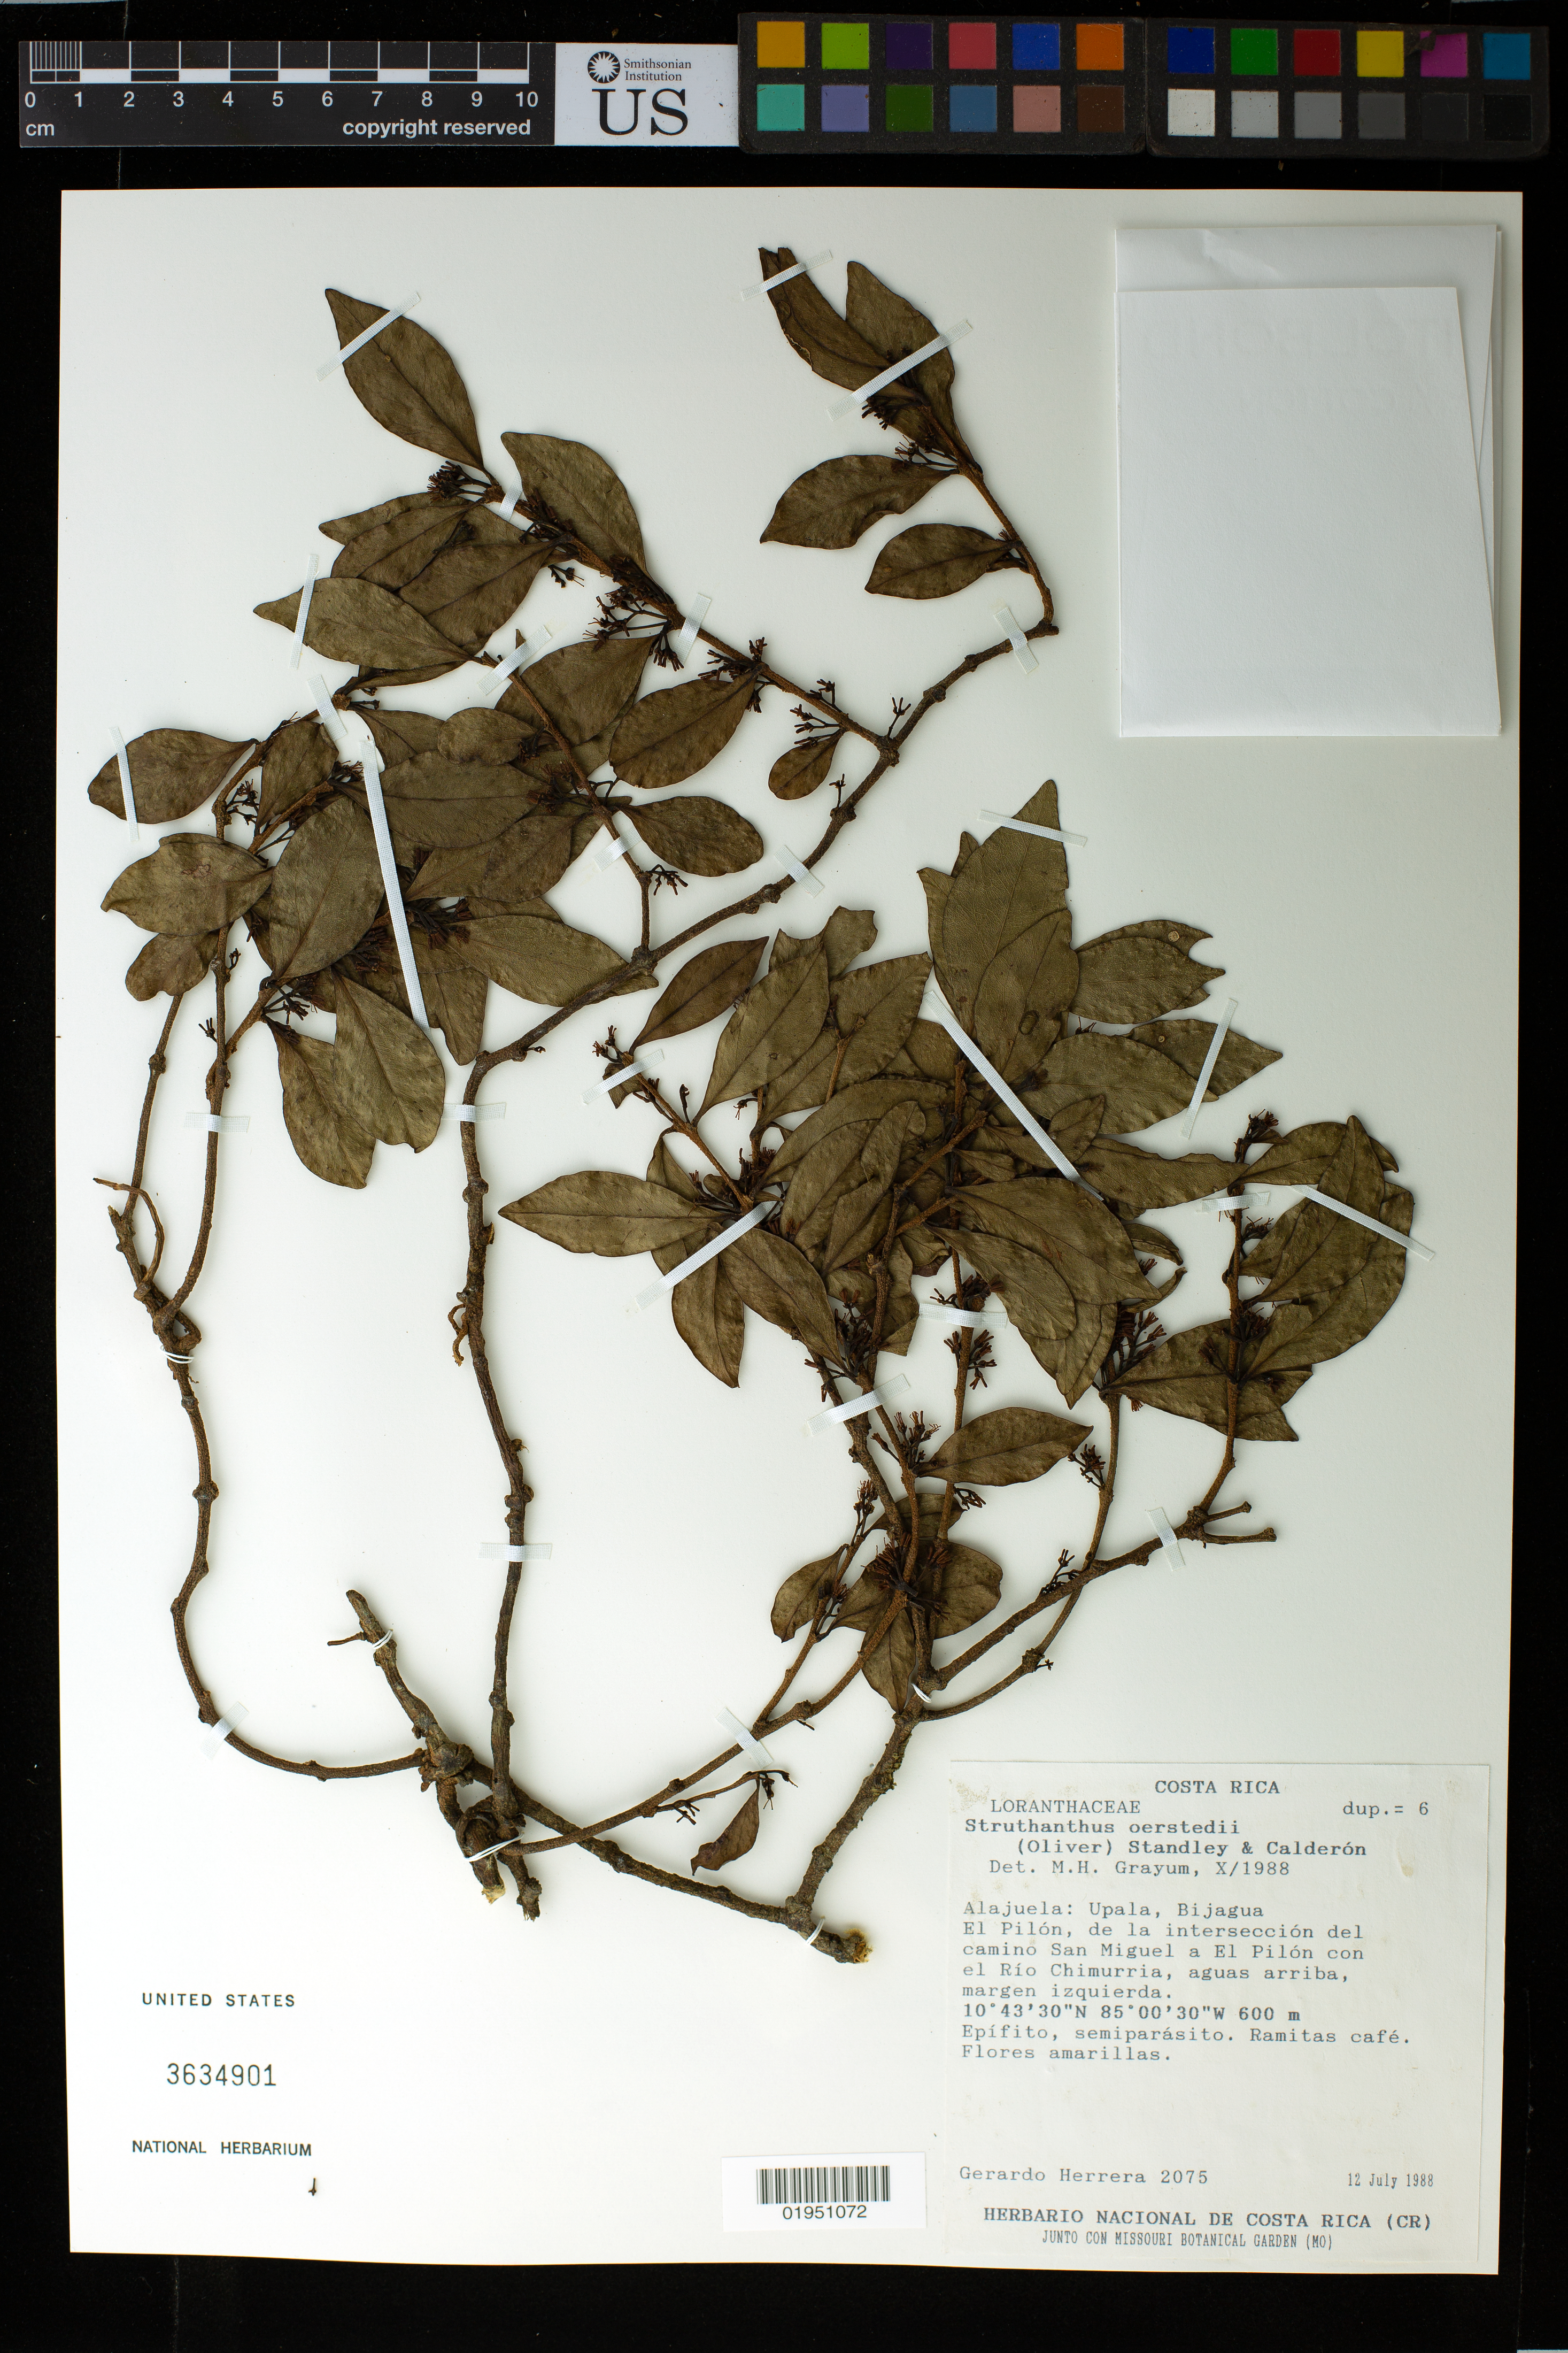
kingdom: Plantae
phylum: Tracheophyta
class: Magnoliopsida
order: Santalales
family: Loranthaceae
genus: Struthanthus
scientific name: Struthanthus oerstedii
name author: Standl.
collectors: G. Herrera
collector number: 2075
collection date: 1988-07-12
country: Costa Rica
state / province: Alajuela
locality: Alajuela: Upala, Bijagua El Pilon, de la intersection del camino San Miguel a El Pilon con el Rio Chimurria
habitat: aguas arriba, margen izquierda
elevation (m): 600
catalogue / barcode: US 3634901